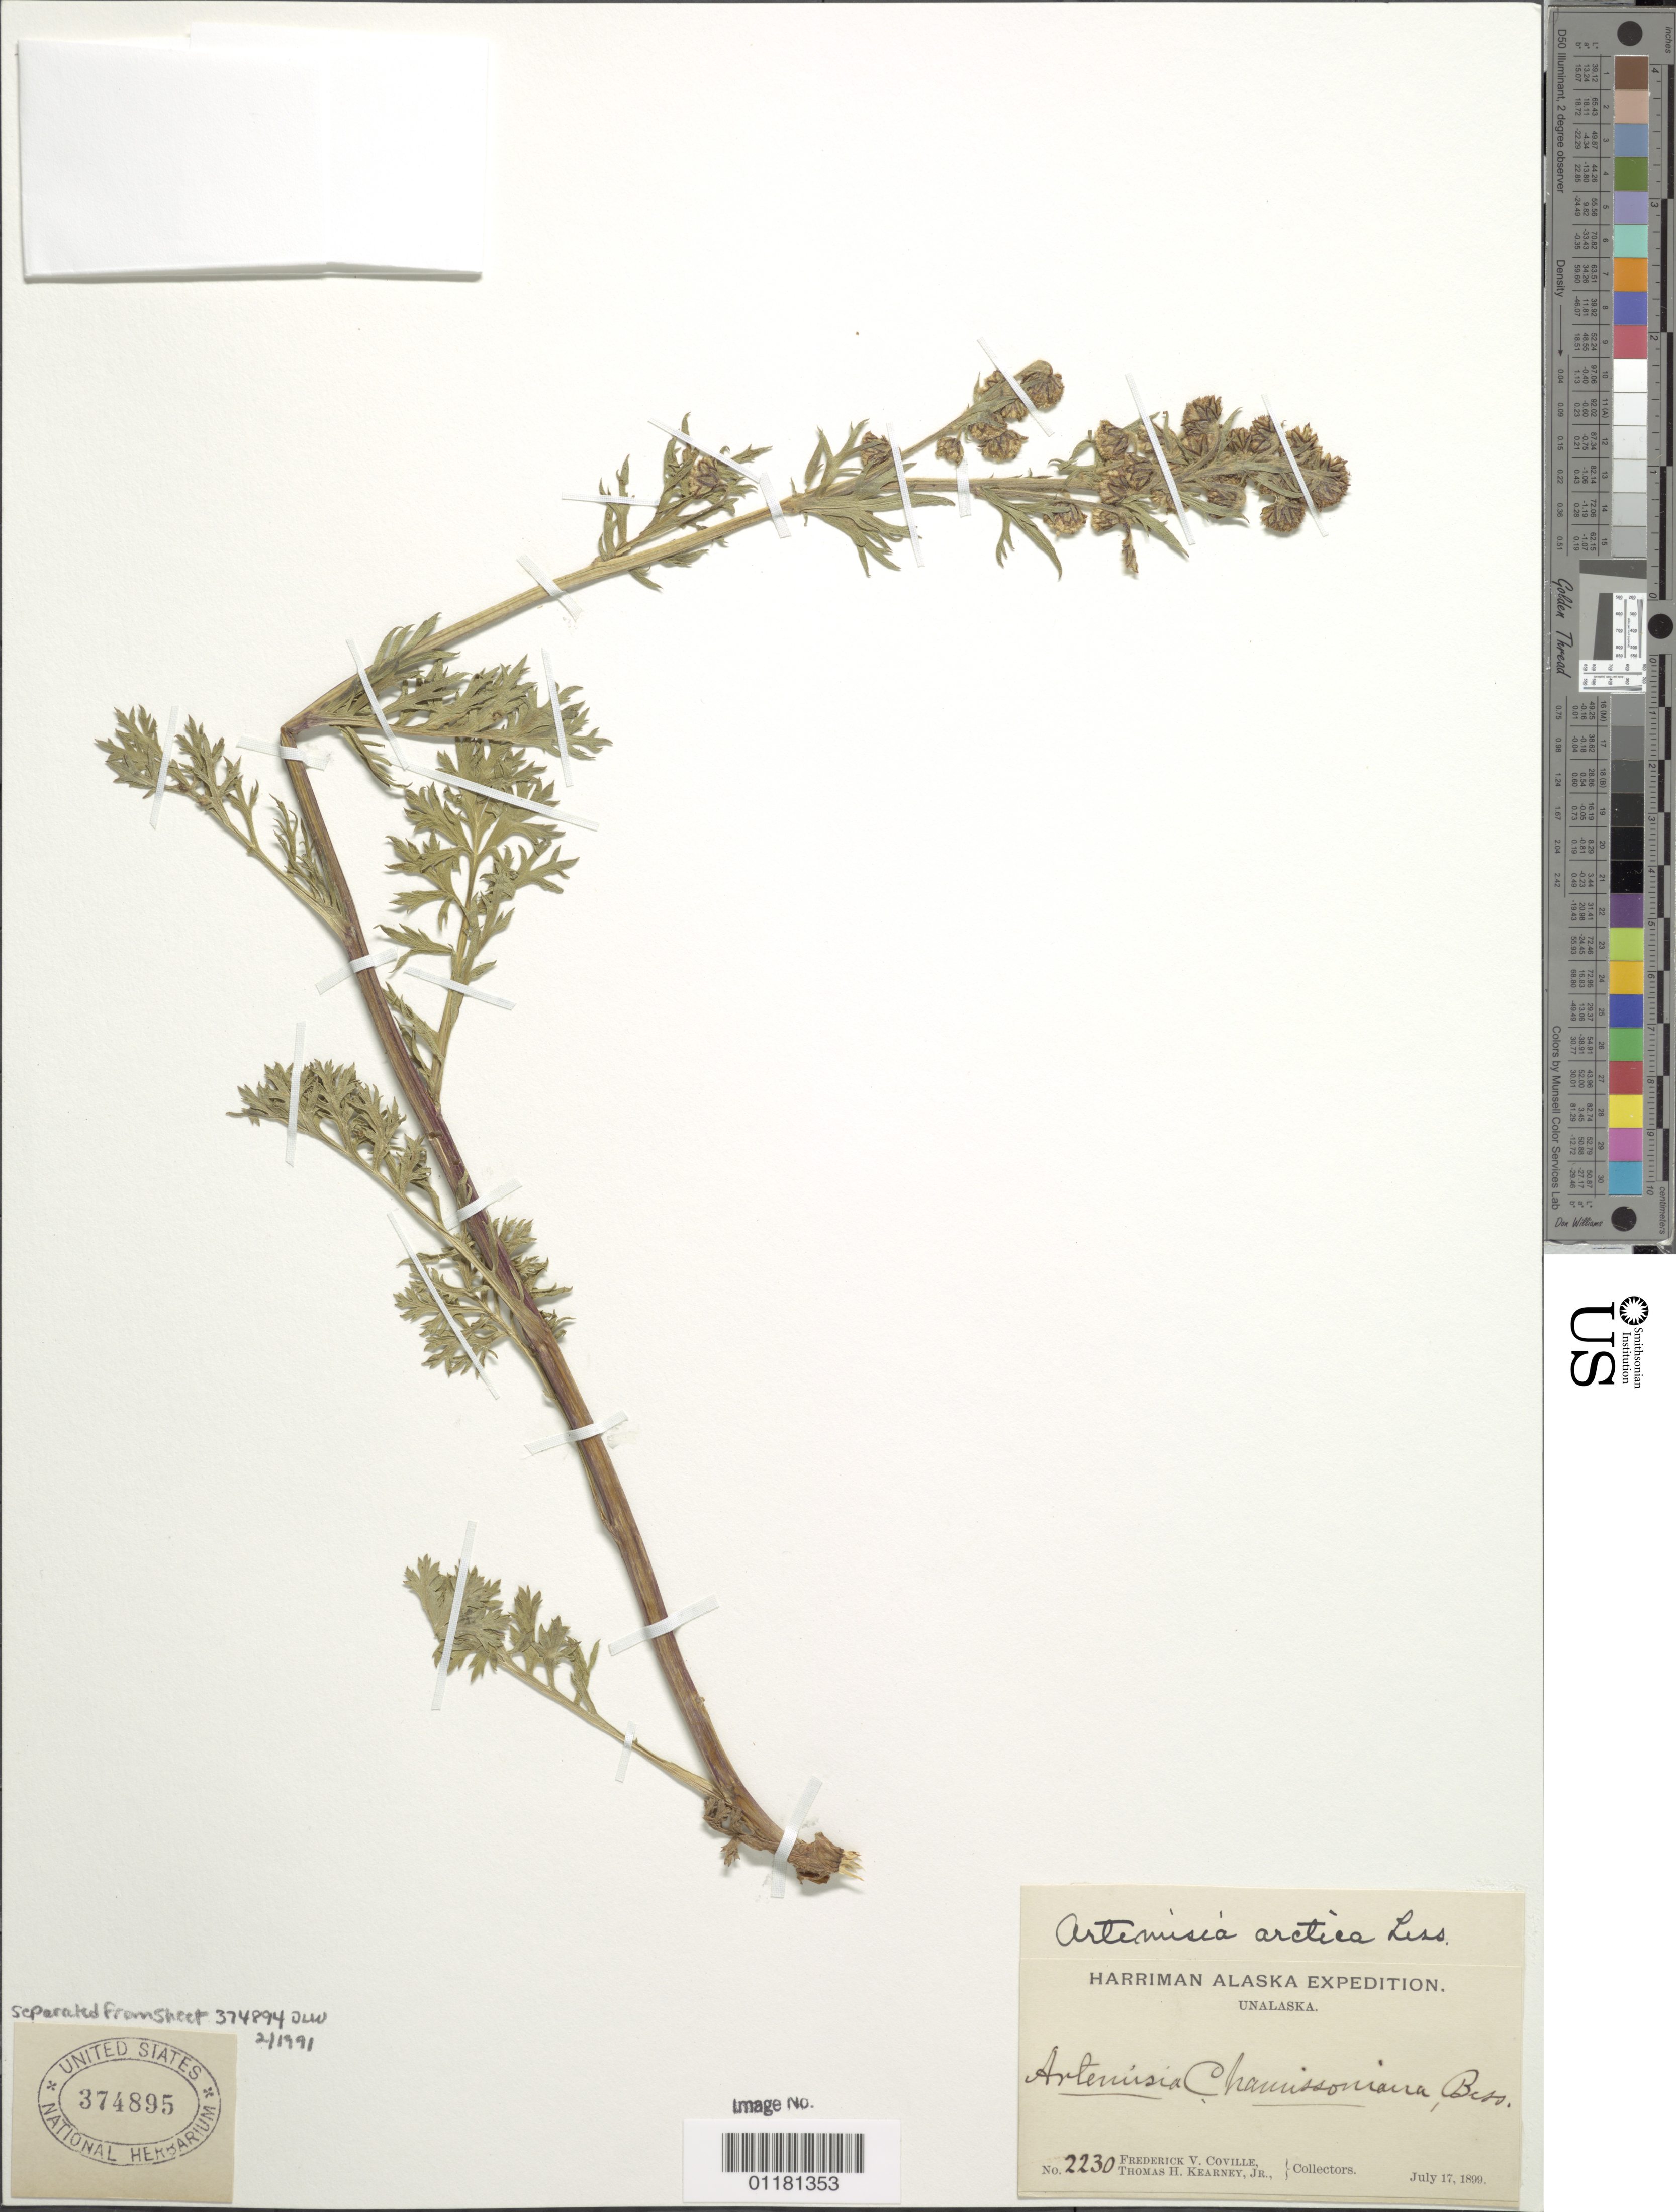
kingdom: Plantae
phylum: Tracheophyta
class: Magnoliopsida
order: Asterales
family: Asteraceae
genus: Artemisia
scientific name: Artemisia arctica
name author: Less.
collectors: F. V. Coville & T. H. Kearney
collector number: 2230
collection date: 1899-07-17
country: United States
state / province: Alaska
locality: Unalaska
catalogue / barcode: US 374895